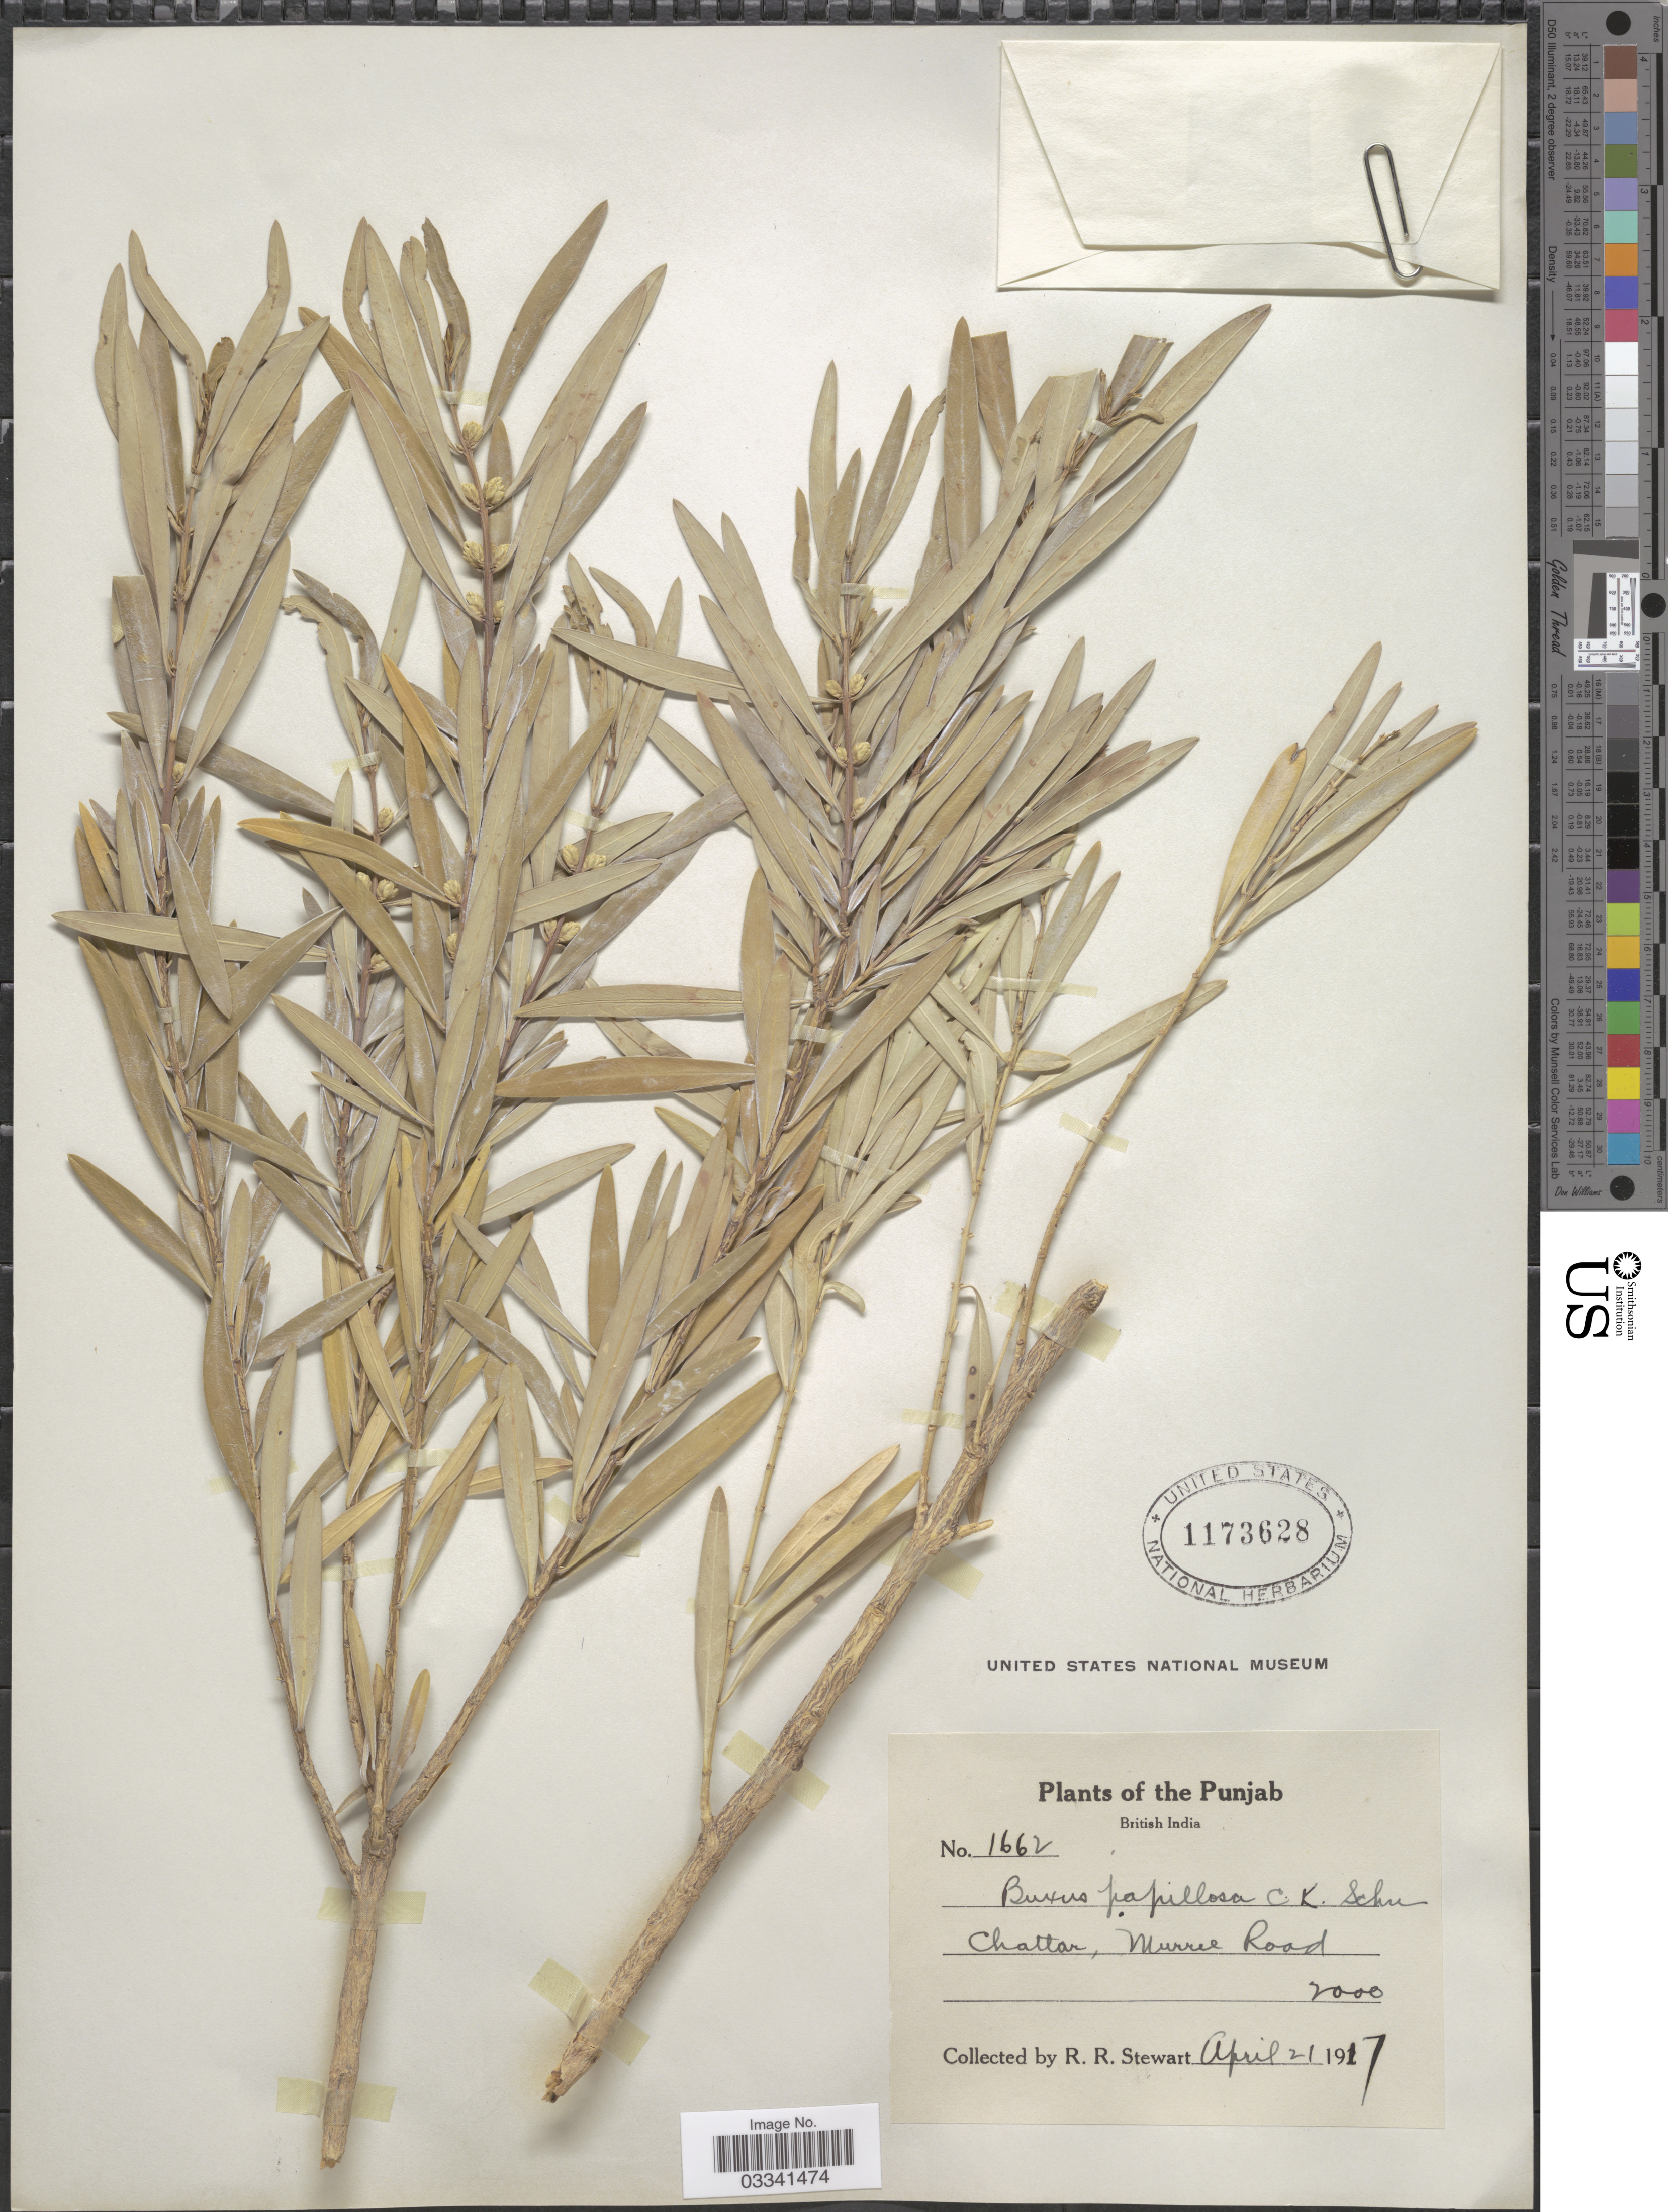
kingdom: Plantae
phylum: Tracheophyta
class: Magnoliopsida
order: Buxales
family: Buxaceae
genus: Buxus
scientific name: Buxus papillosa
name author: C.K. Schneid.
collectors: R. Stewart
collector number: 1662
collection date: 1917-04-21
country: Pakistan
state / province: Punjab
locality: British India. Chattar, Murree Road.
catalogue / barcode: US 1173628